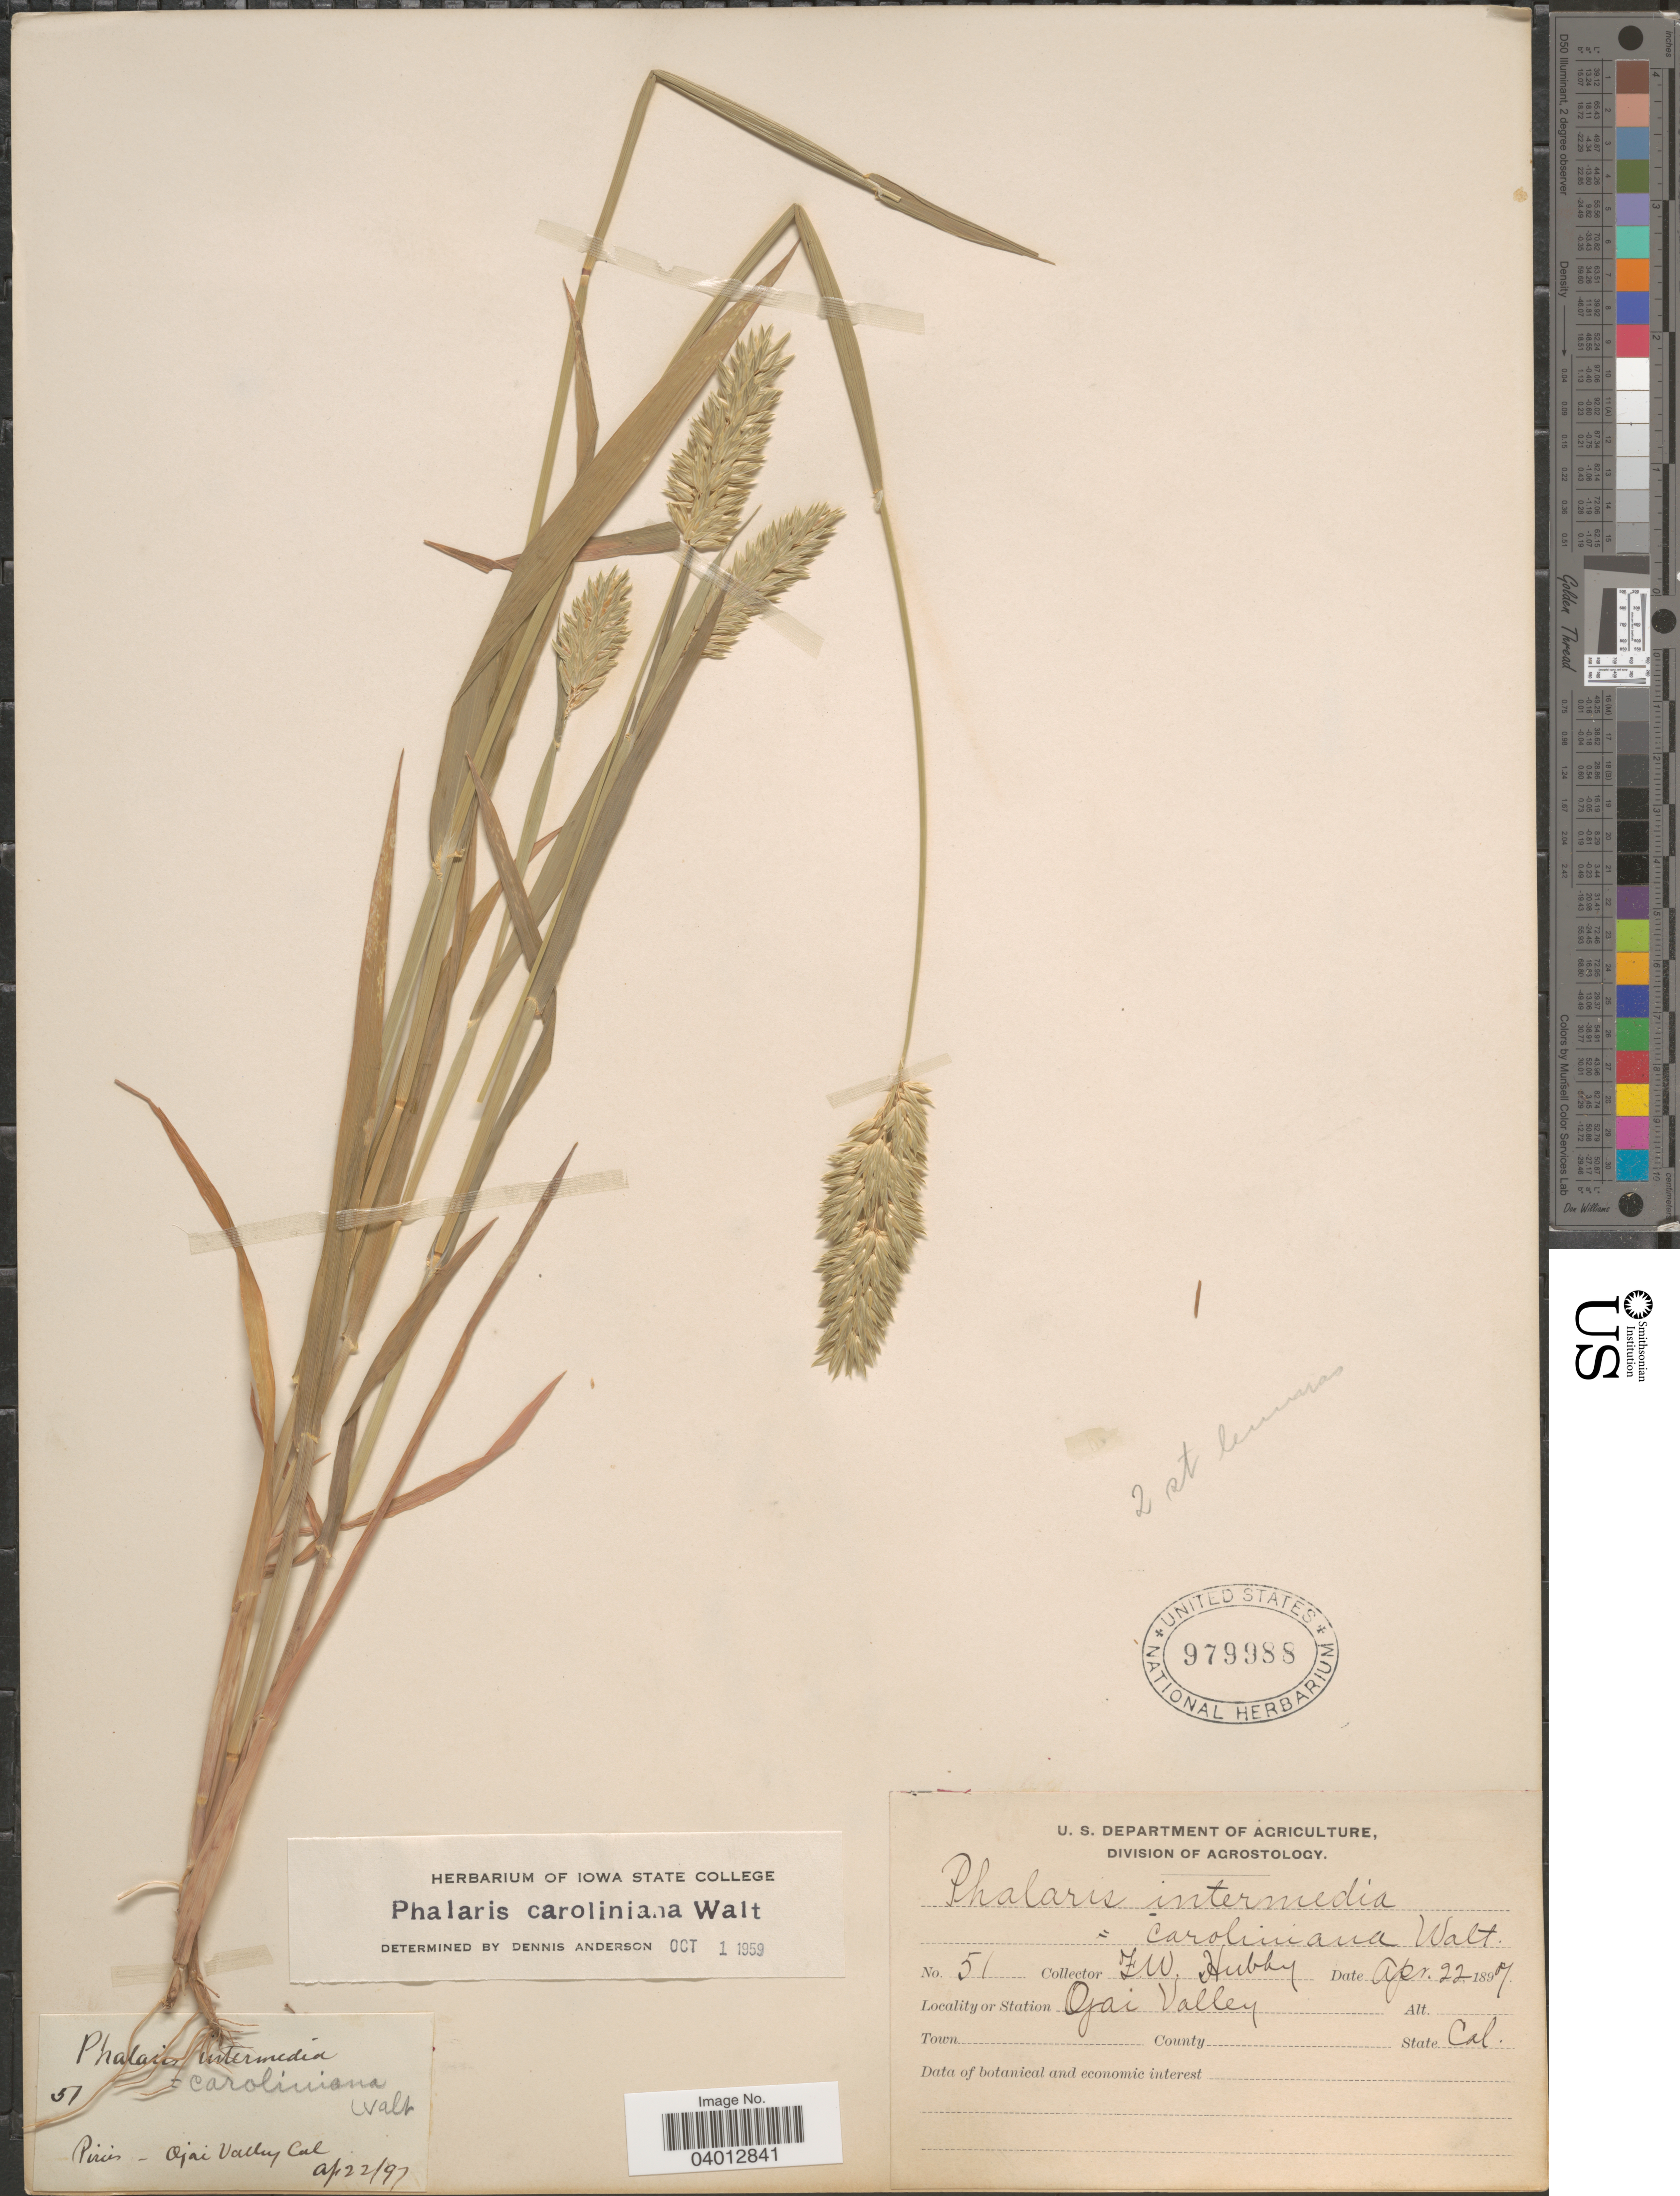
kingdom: Plantae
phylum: Tracheophyta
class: Liliopsida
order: Poales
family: Poaceae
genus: Phalaris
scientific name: Phalaris caroliniana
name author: Walter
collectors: F. Hubby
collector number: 51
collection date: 1897-04-22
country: United States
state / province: California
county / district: Ventura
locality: Ojai Valley.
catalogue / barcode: US 979988